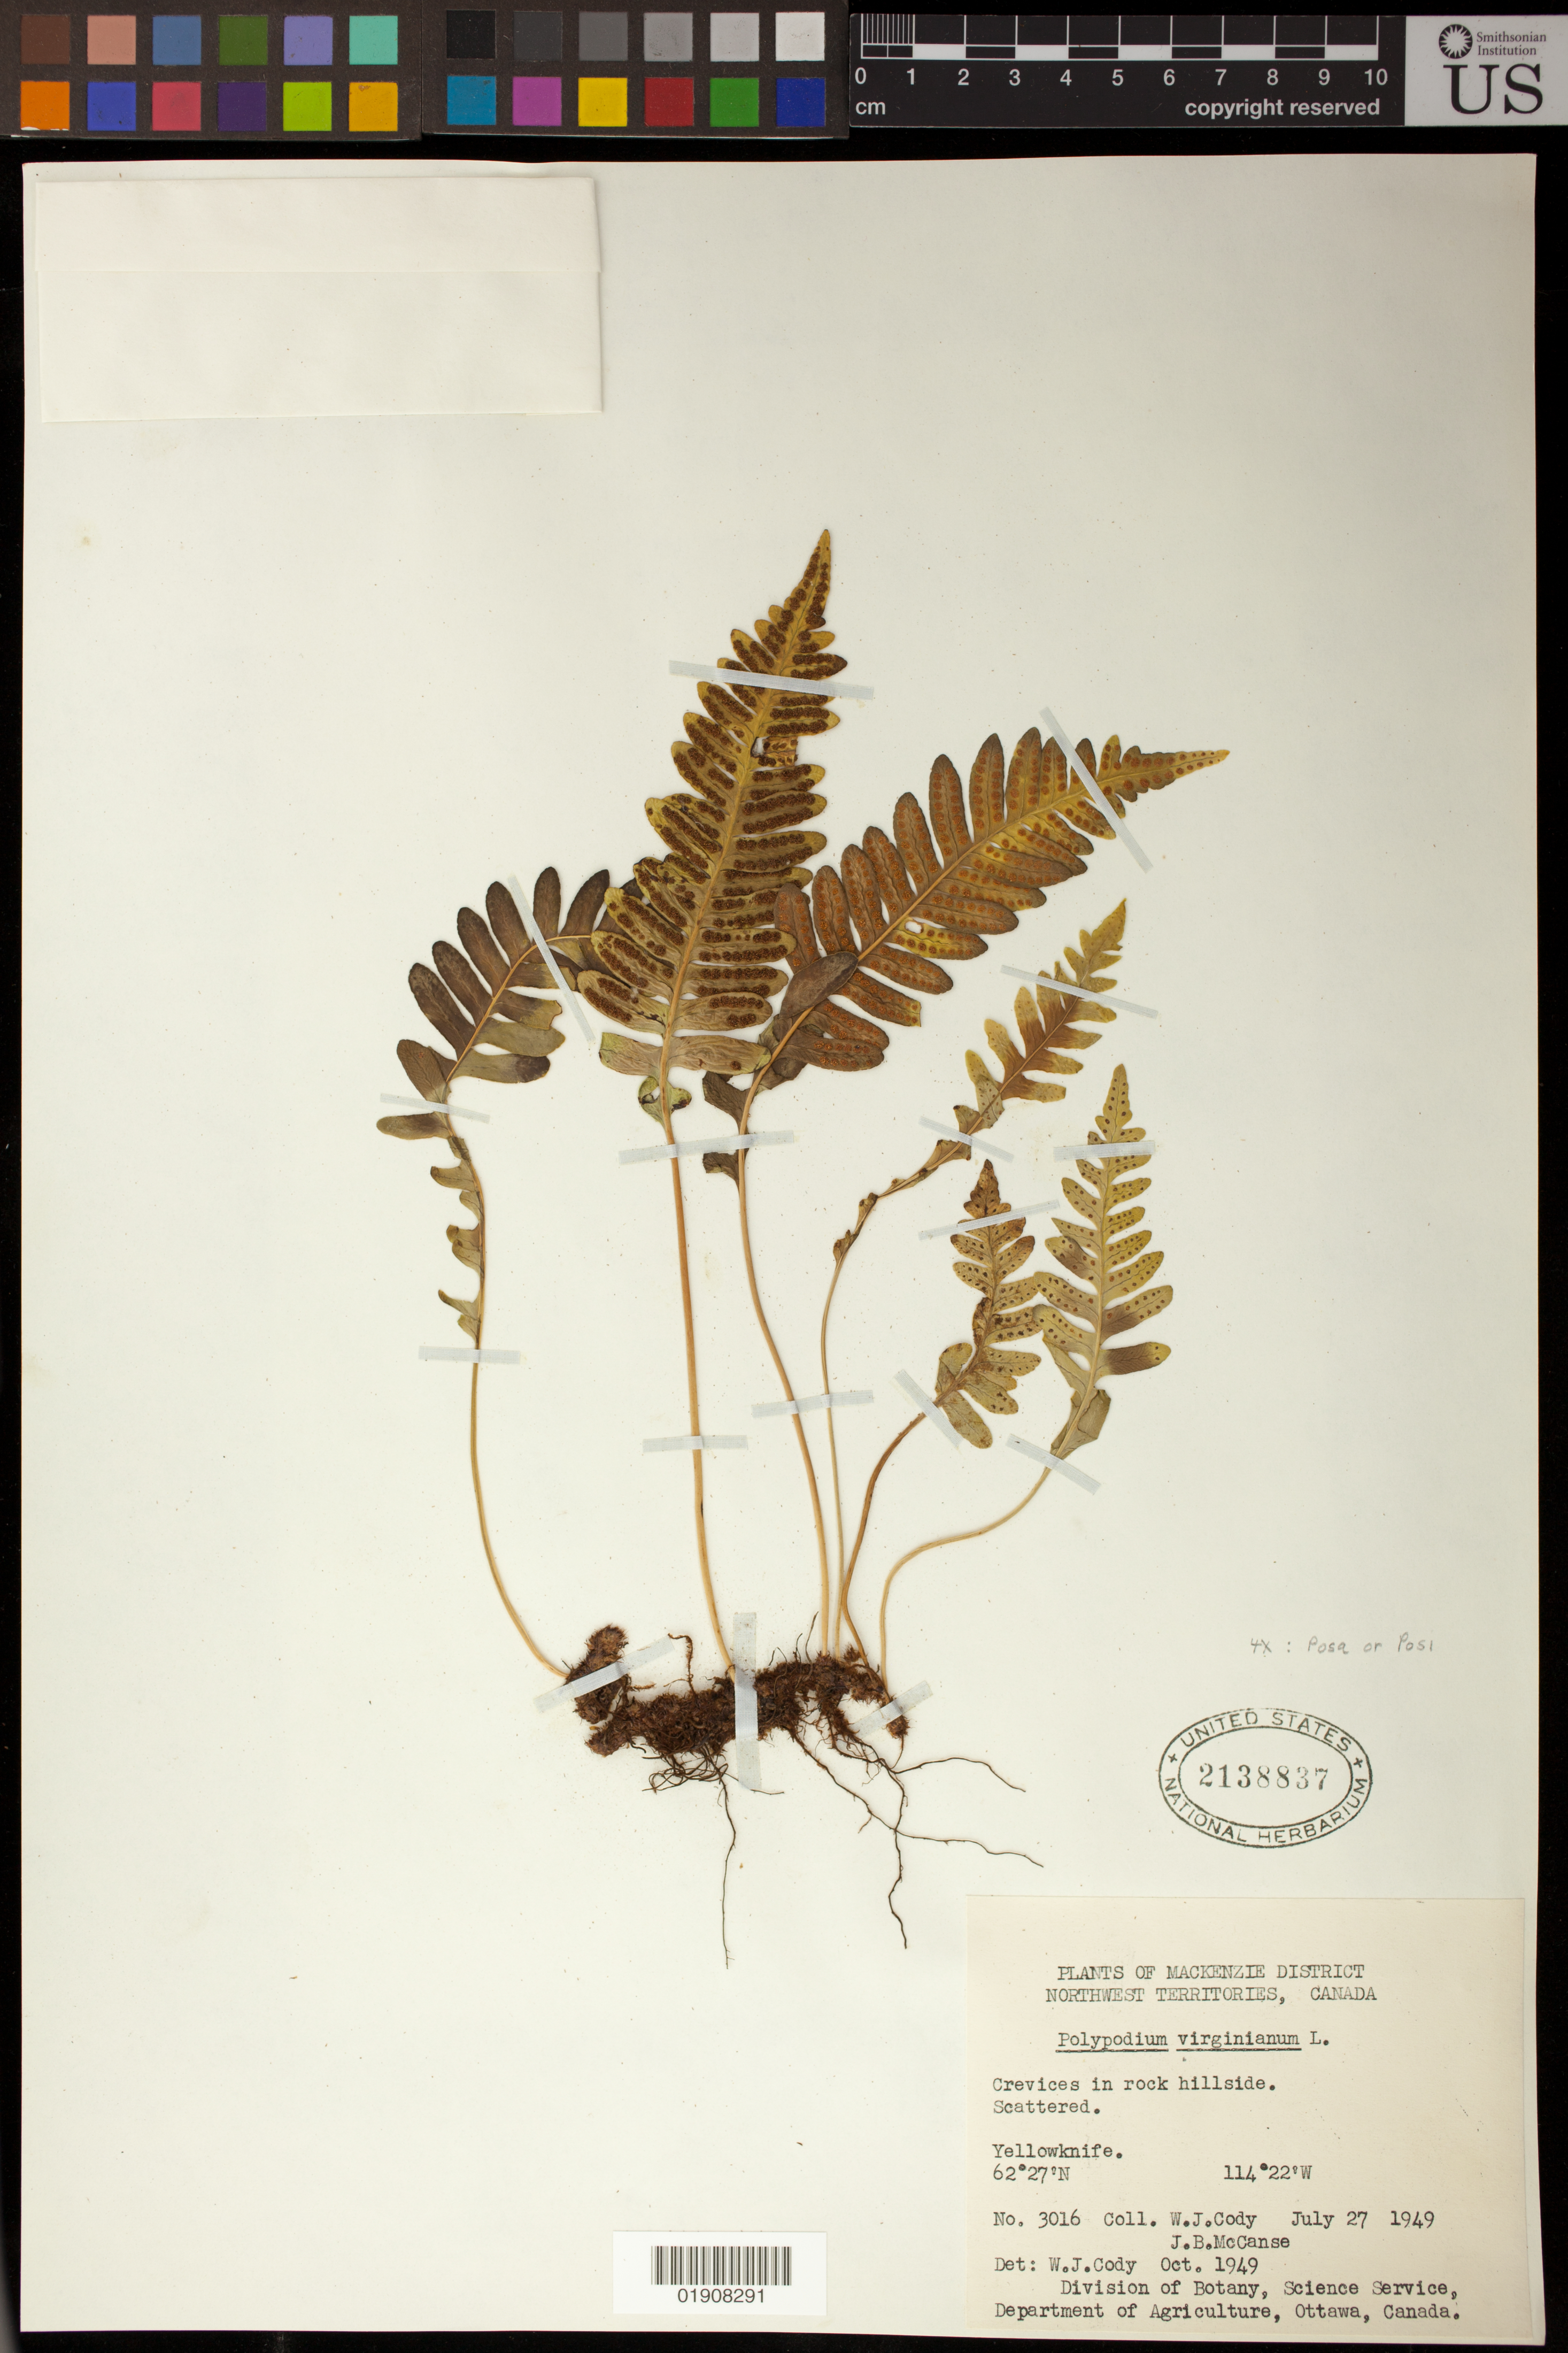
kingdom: Plantae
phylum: Tracheophyta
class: Polypodiopsida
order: Polypodiales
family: Polypodiaceae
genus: Polypodium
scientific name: Polypodium sibiricum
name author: Sipliv.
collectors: W. Cody & J. McCanse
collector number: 3016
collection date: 1949-07-27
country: Canada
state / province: Northwest Territories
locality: Mackenzie District. Yellowknife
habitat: Crevices in rock hillside.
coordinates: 62 27 N, 114 22 W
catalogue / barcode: US 2138837